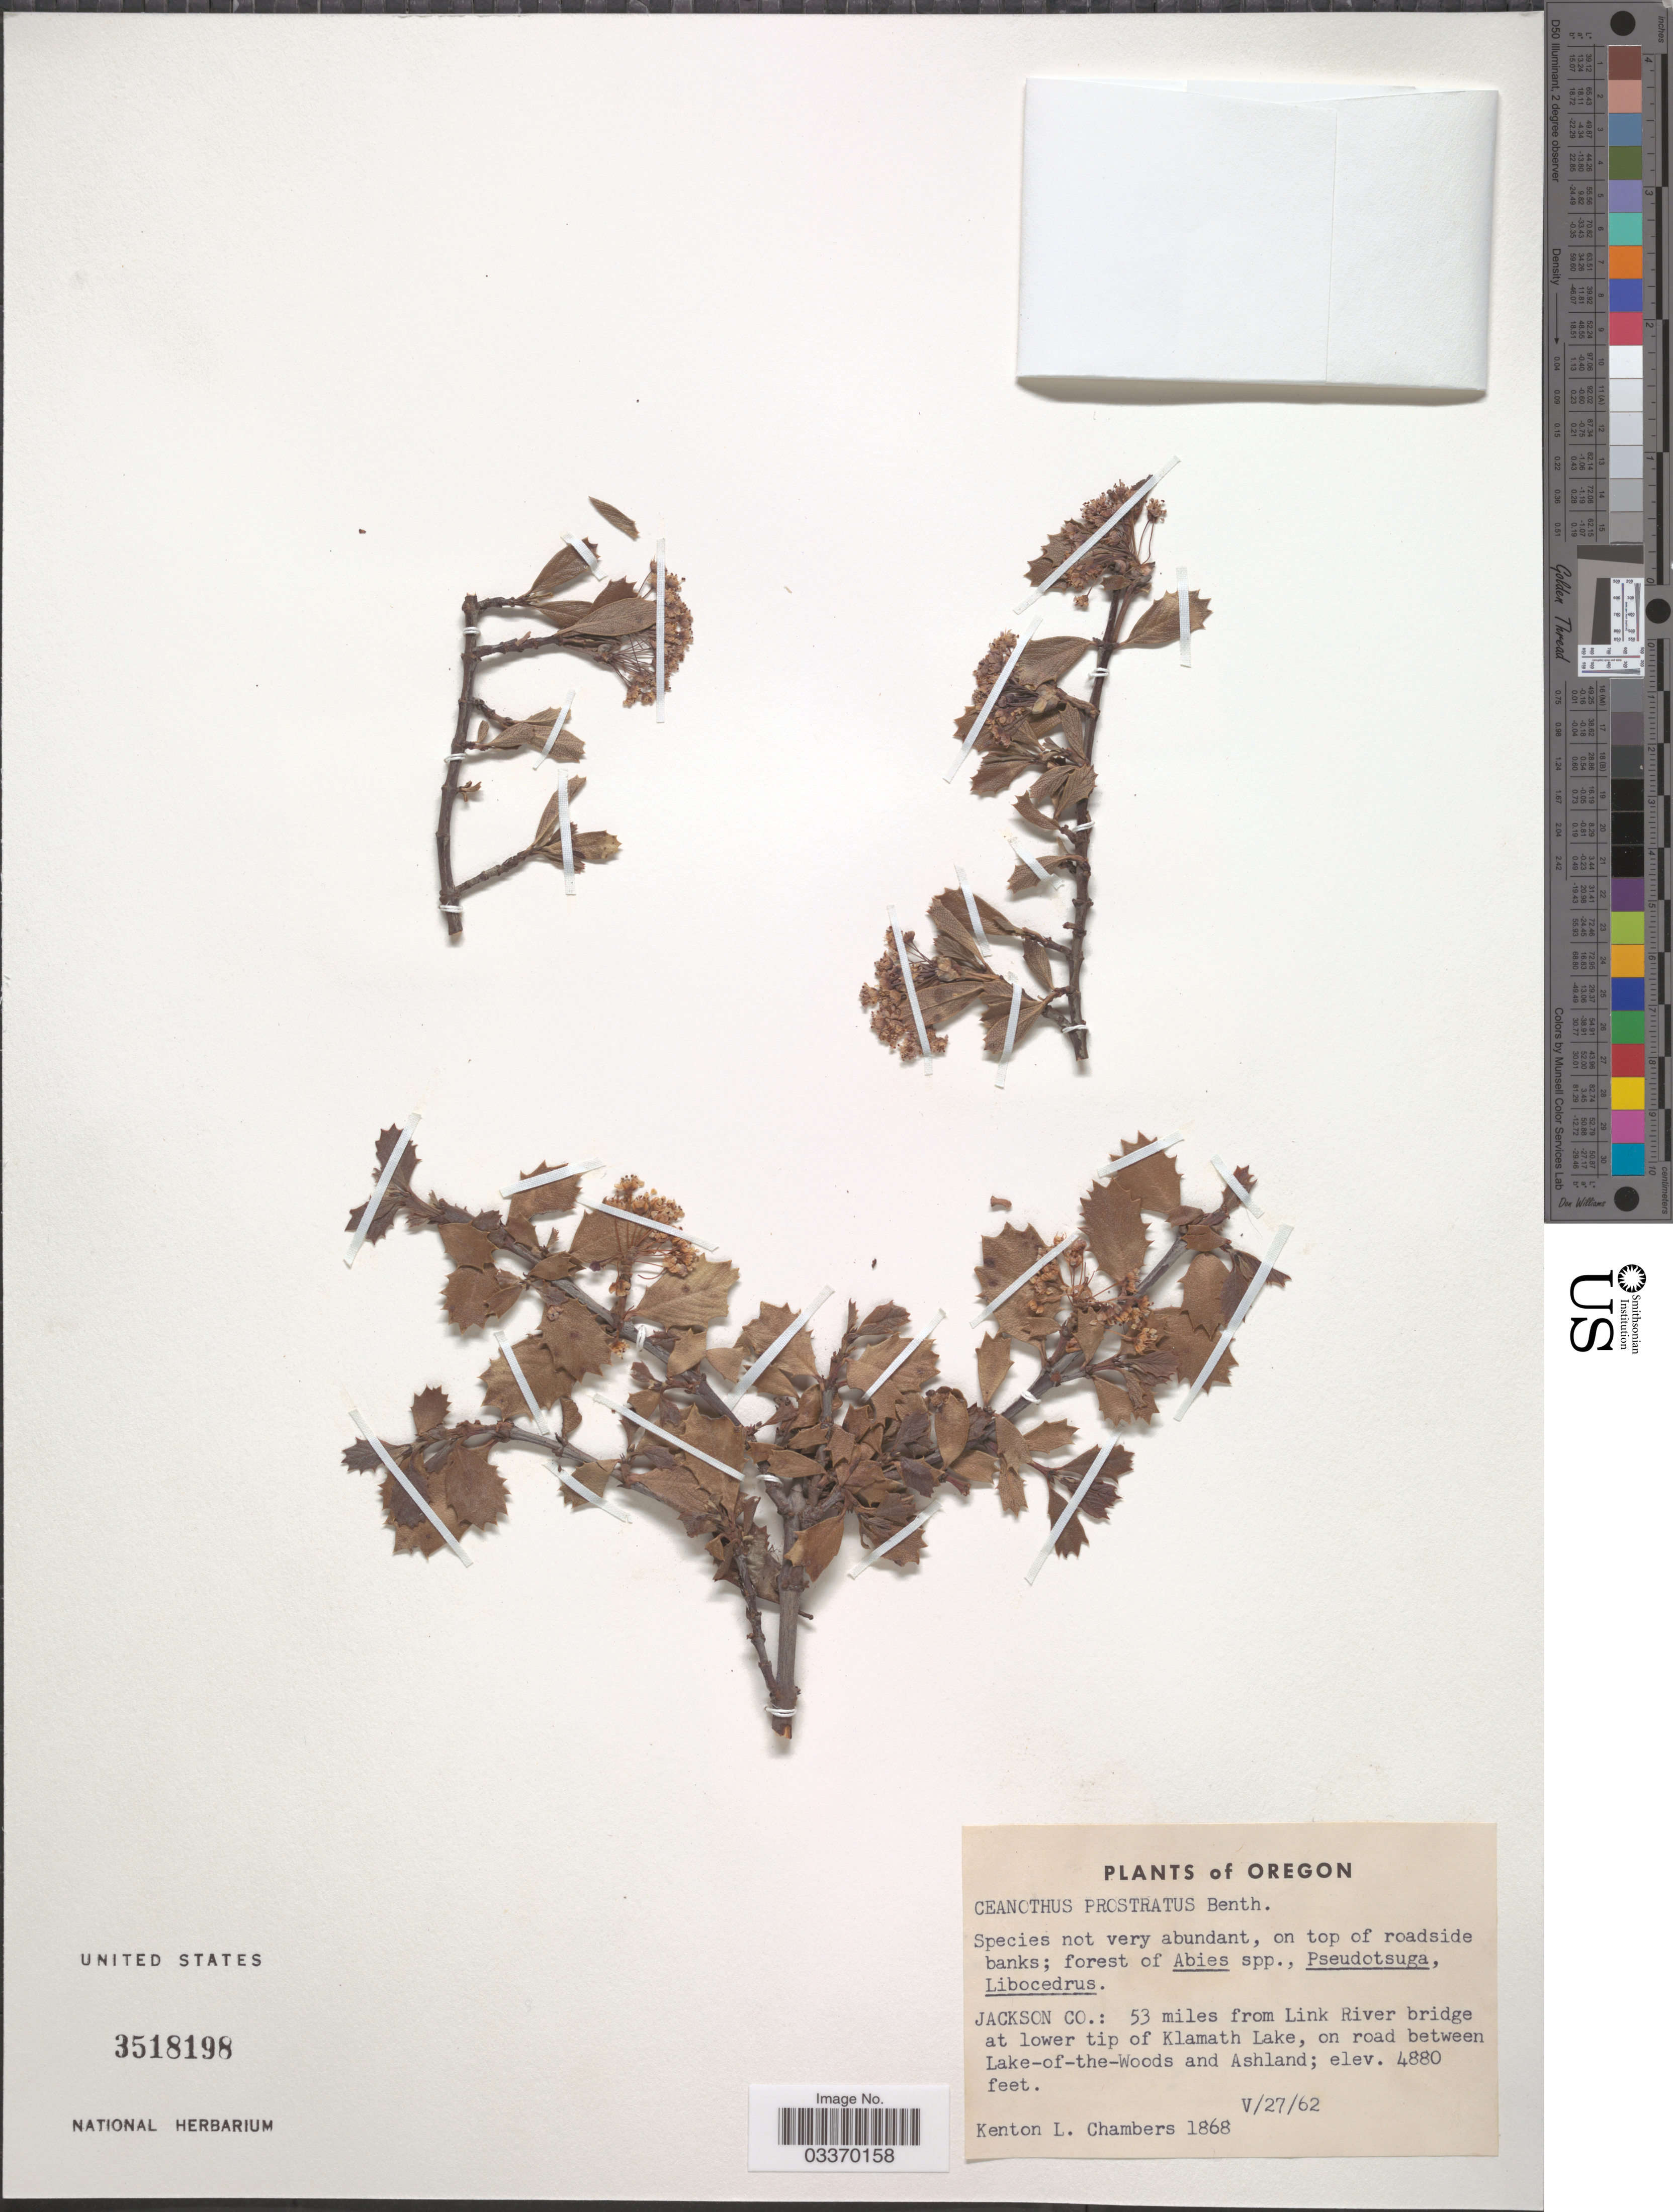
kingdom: Plantae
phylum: Tracheophyta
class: Magnoliopsida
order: Rosales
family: Rhamnaceae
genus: Ceanothus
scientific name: Ceanothus prostratus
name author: Benth.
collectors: K. L. Chambers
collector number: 1868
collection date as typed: Transcribed d/m/y: 27/5/62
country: United States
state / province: Oregon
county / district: Jackson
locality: Jackson Co.: 53 miles from Link River bridge at lower tip of Klamath Lake, on road between Lake-of-the-Woods and Ashland.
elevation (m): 1487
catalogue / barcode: US 3518198